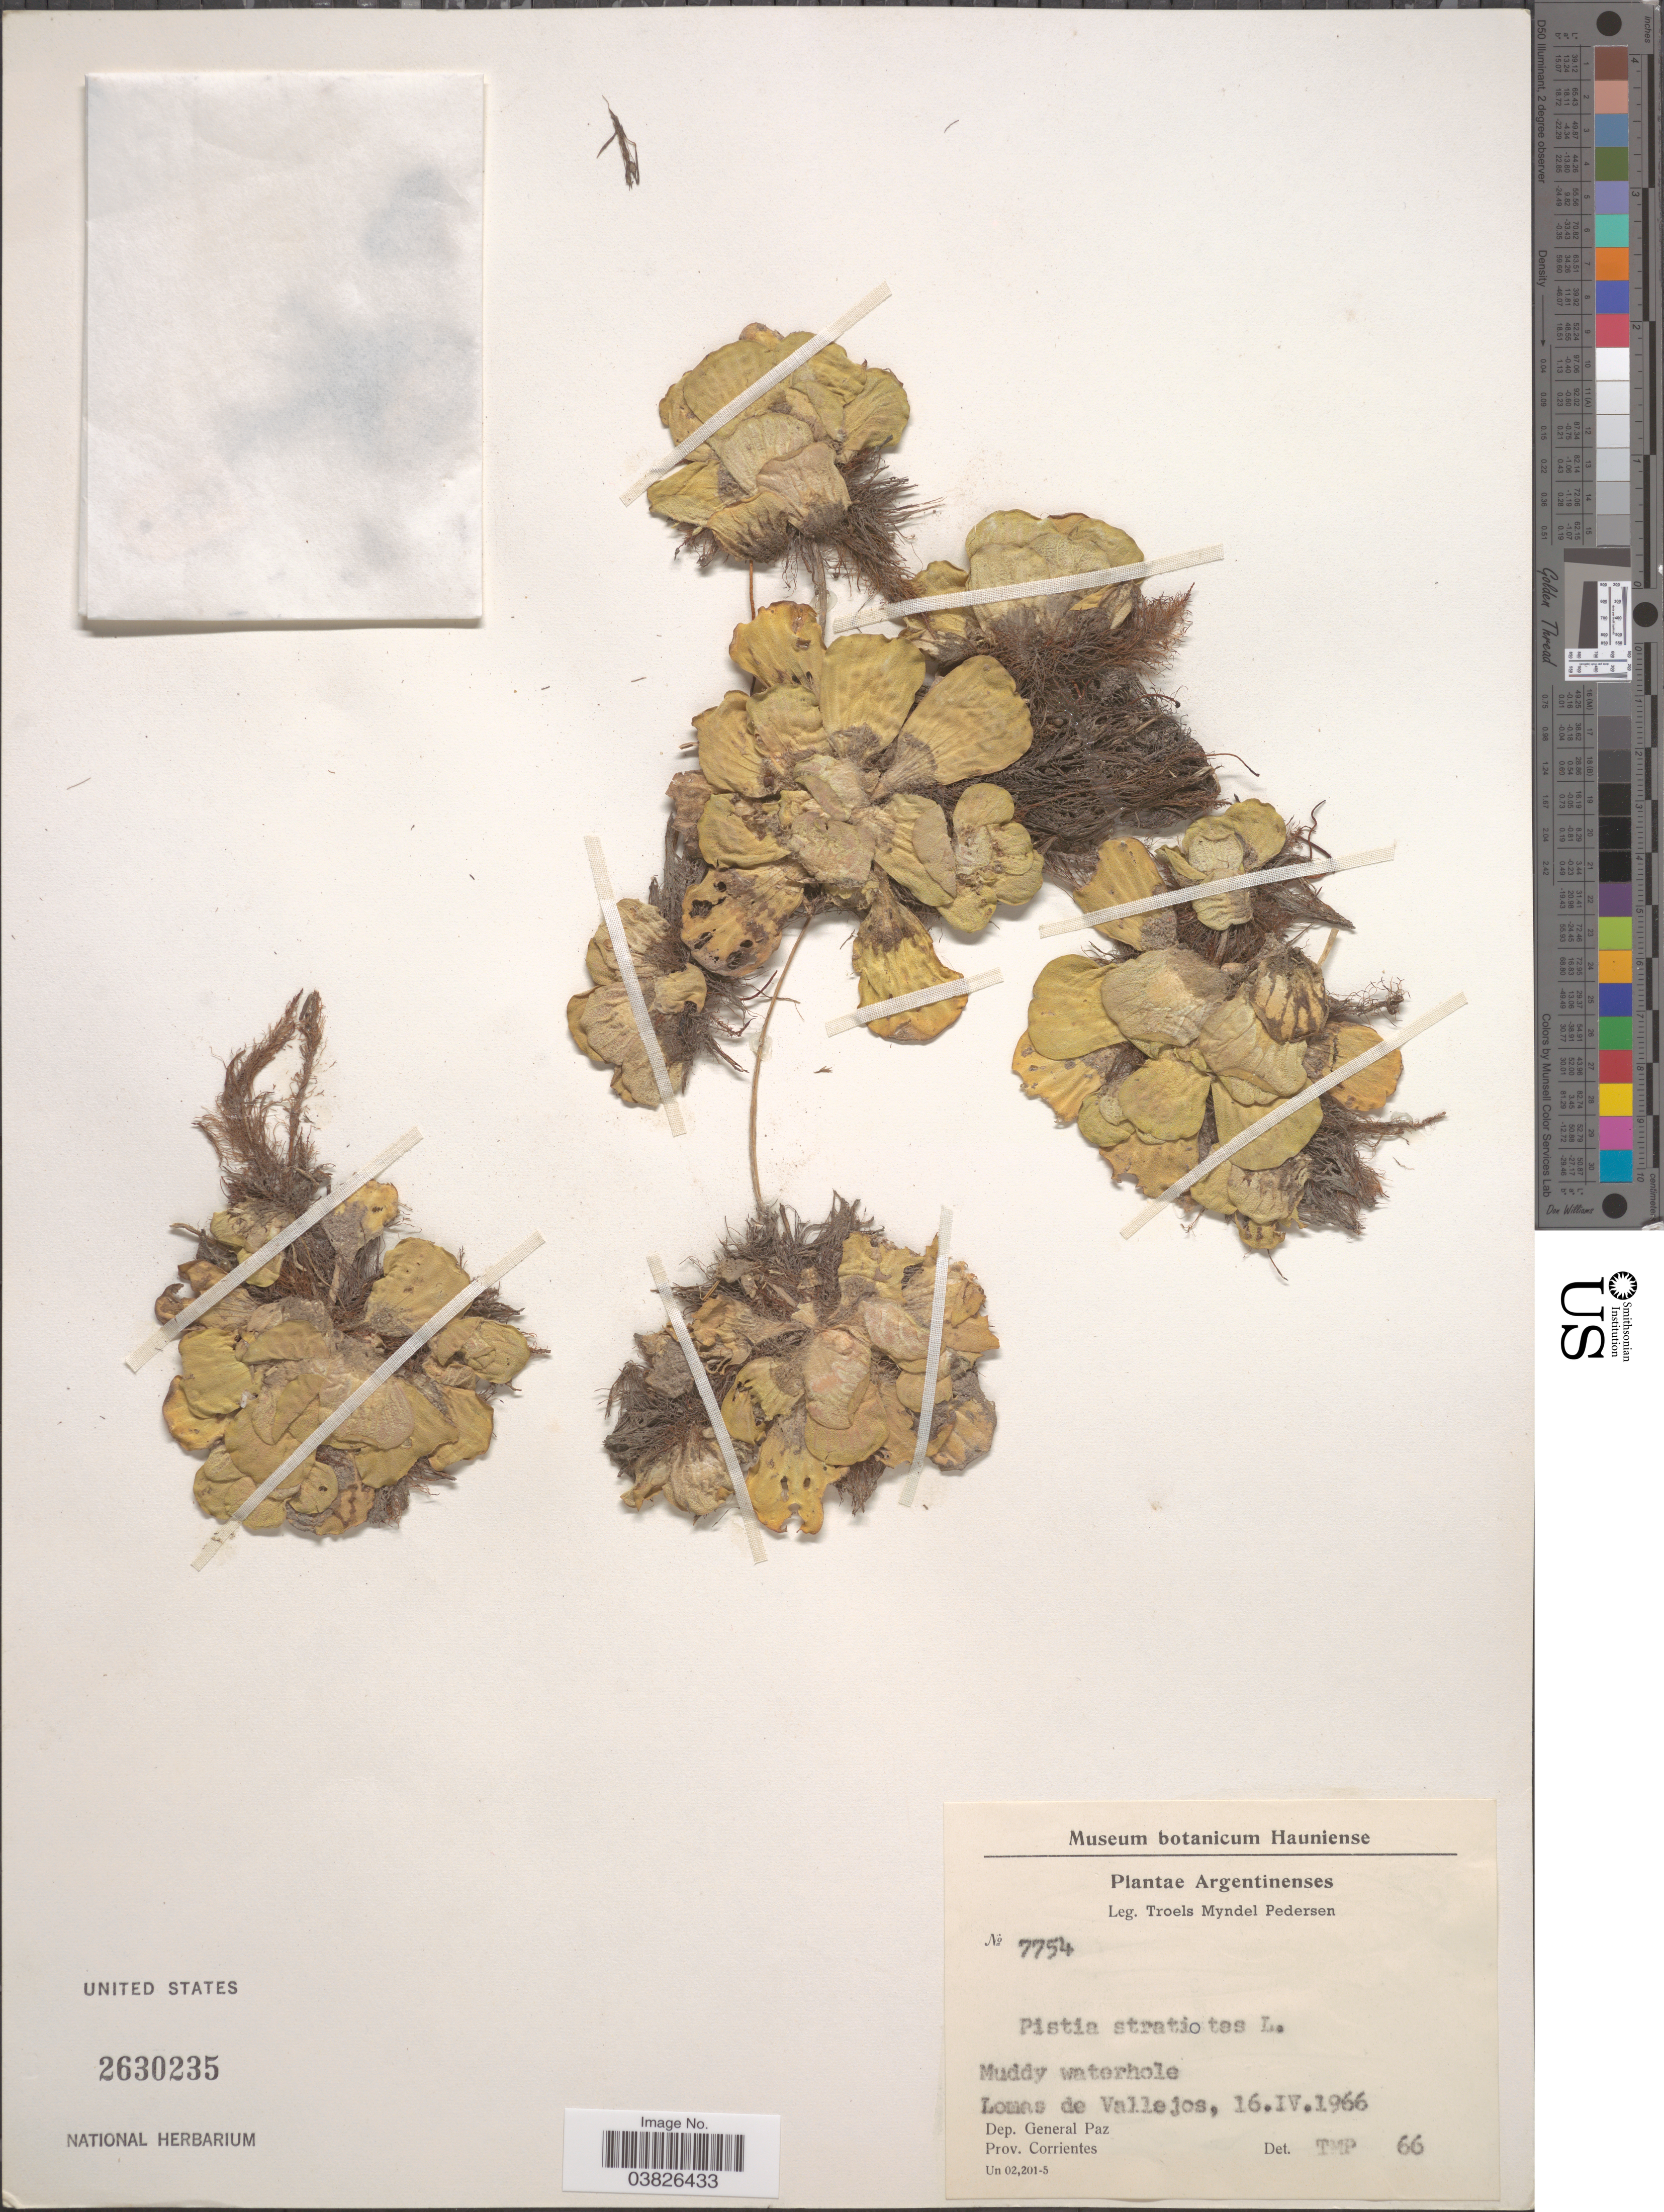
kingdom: Plantae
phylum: Tracheophyta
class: Liliopsida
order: Alismatales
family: Araceae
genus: Pistia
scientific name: Pistia stratiotes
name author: L.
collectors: T. Pederson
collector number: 7754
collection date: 1966-04-16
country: Argentina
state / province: Corrientes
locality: Muddy waterhole. Lomas de Vallejos. Dep. General Paz.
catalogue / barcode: US 2630235